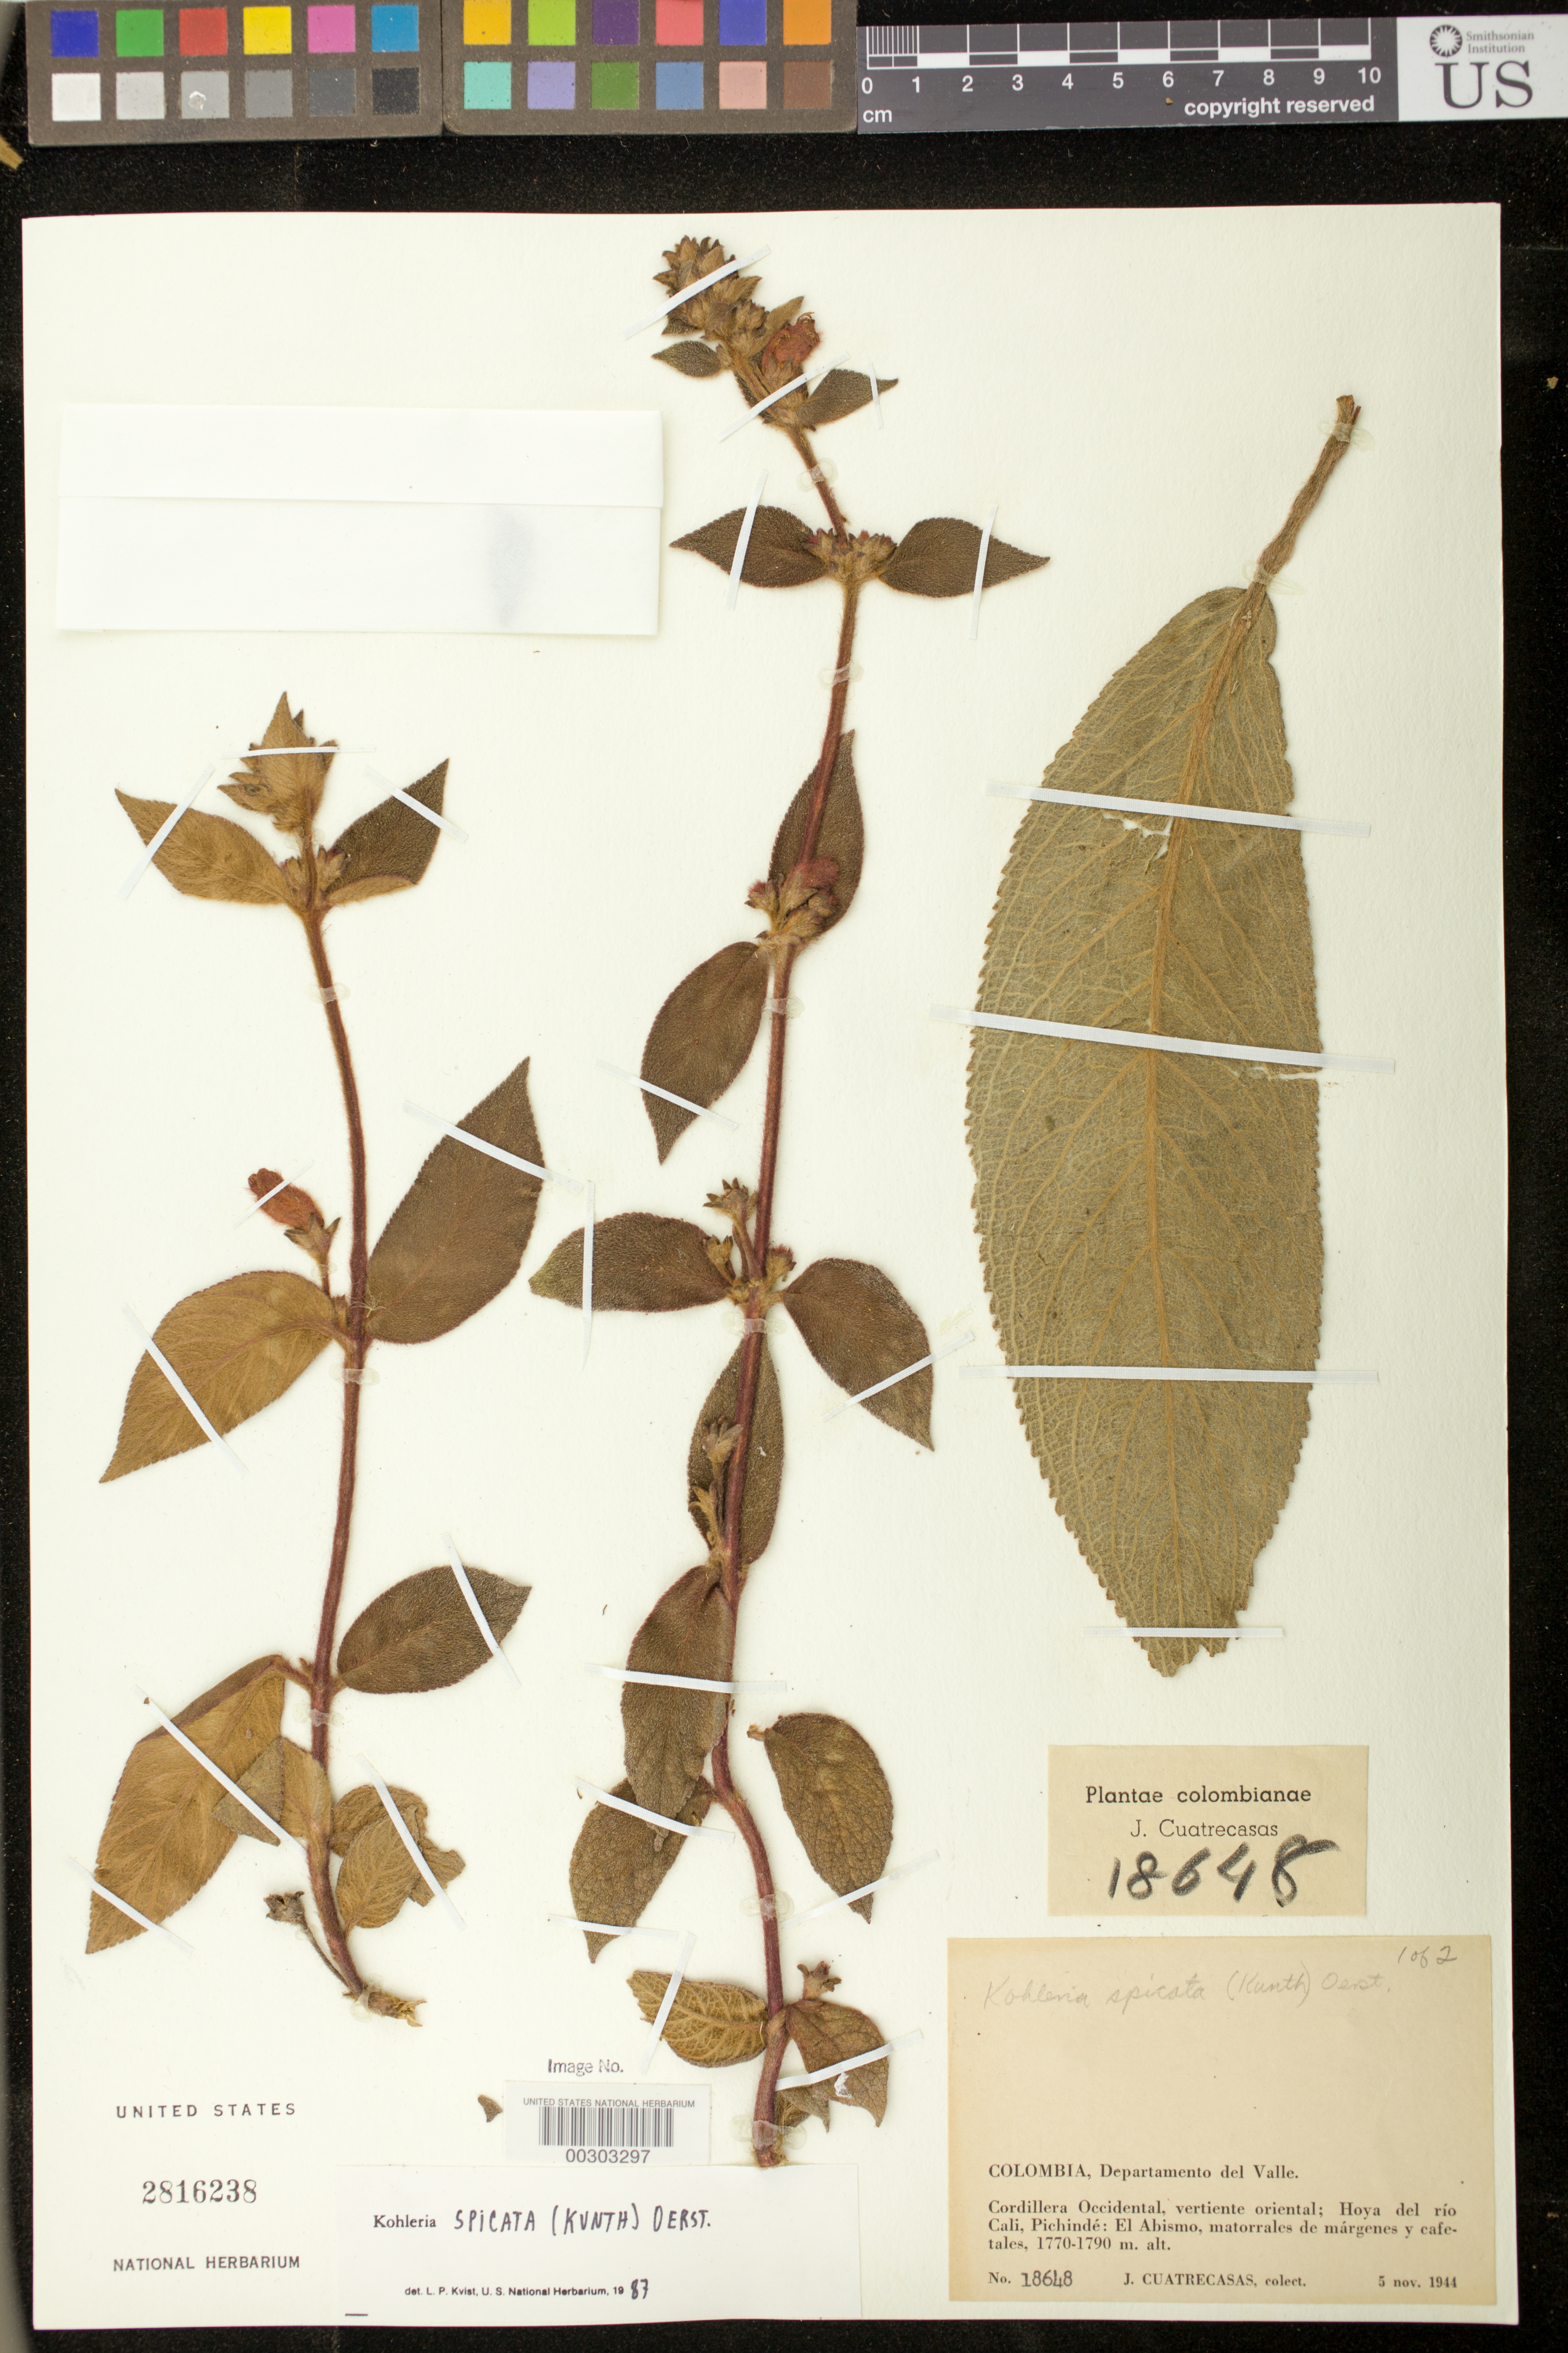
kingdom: Plantae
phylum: Tracheophyta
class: Magnoliopsida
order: Lamiales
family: Gesneriaceae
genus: Kohleria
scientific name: Kohleria spicata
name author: (Kunth) Oerst.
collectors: J. Cuatrecasas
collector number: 18648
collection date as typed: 05 Nov 1944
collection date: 1944-11-05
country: Colombia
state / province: Valle del Cauca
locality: Cordillera Occidental, eastern slope, valley of Rio Cali, Pichinde, El Abismo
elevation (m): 1770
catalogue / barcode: US 2816238